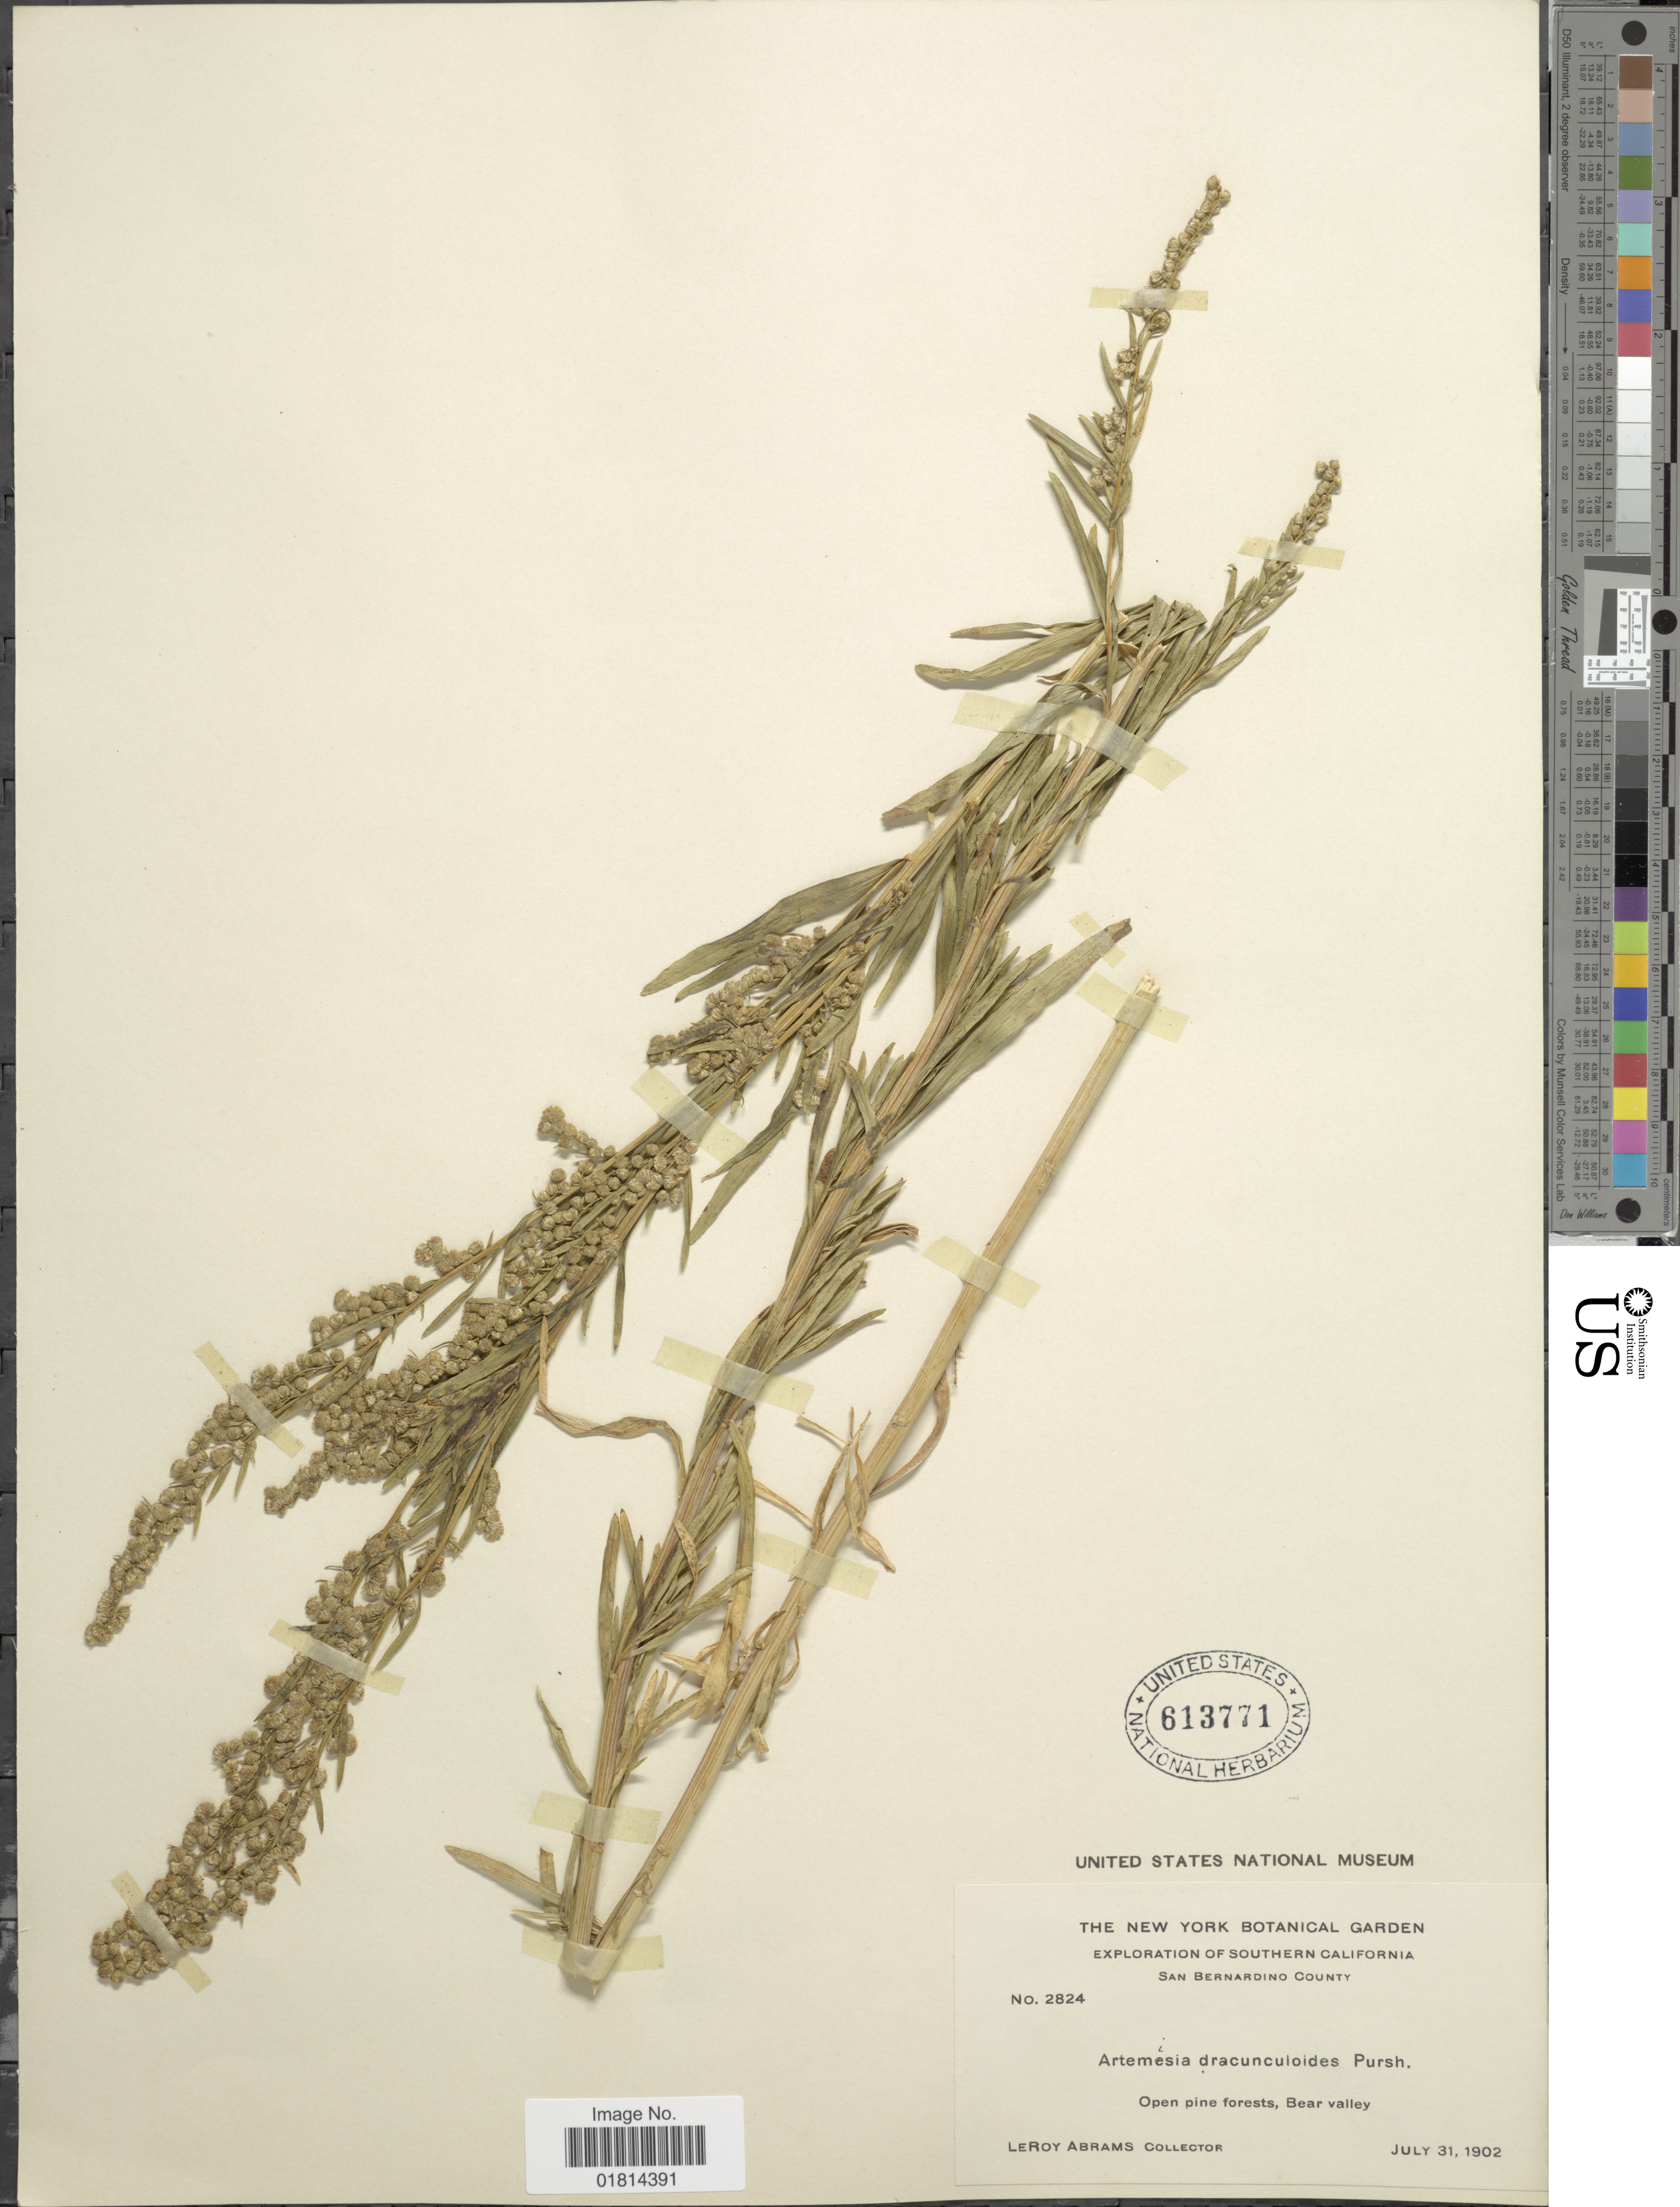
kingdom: Plantae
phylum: Tracheophyta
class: Magnoliopsida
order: Asterales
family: Asteraceae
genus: Artemisia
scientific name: Artemisia aromatica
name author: A. Nelson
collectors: L. Abrams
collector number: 2824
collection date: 1902-07-31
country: United States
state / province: California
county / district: San Bernardino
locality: Southern California. San Bernardino County. Open pine forests, Bear valley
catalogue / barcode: US 613771